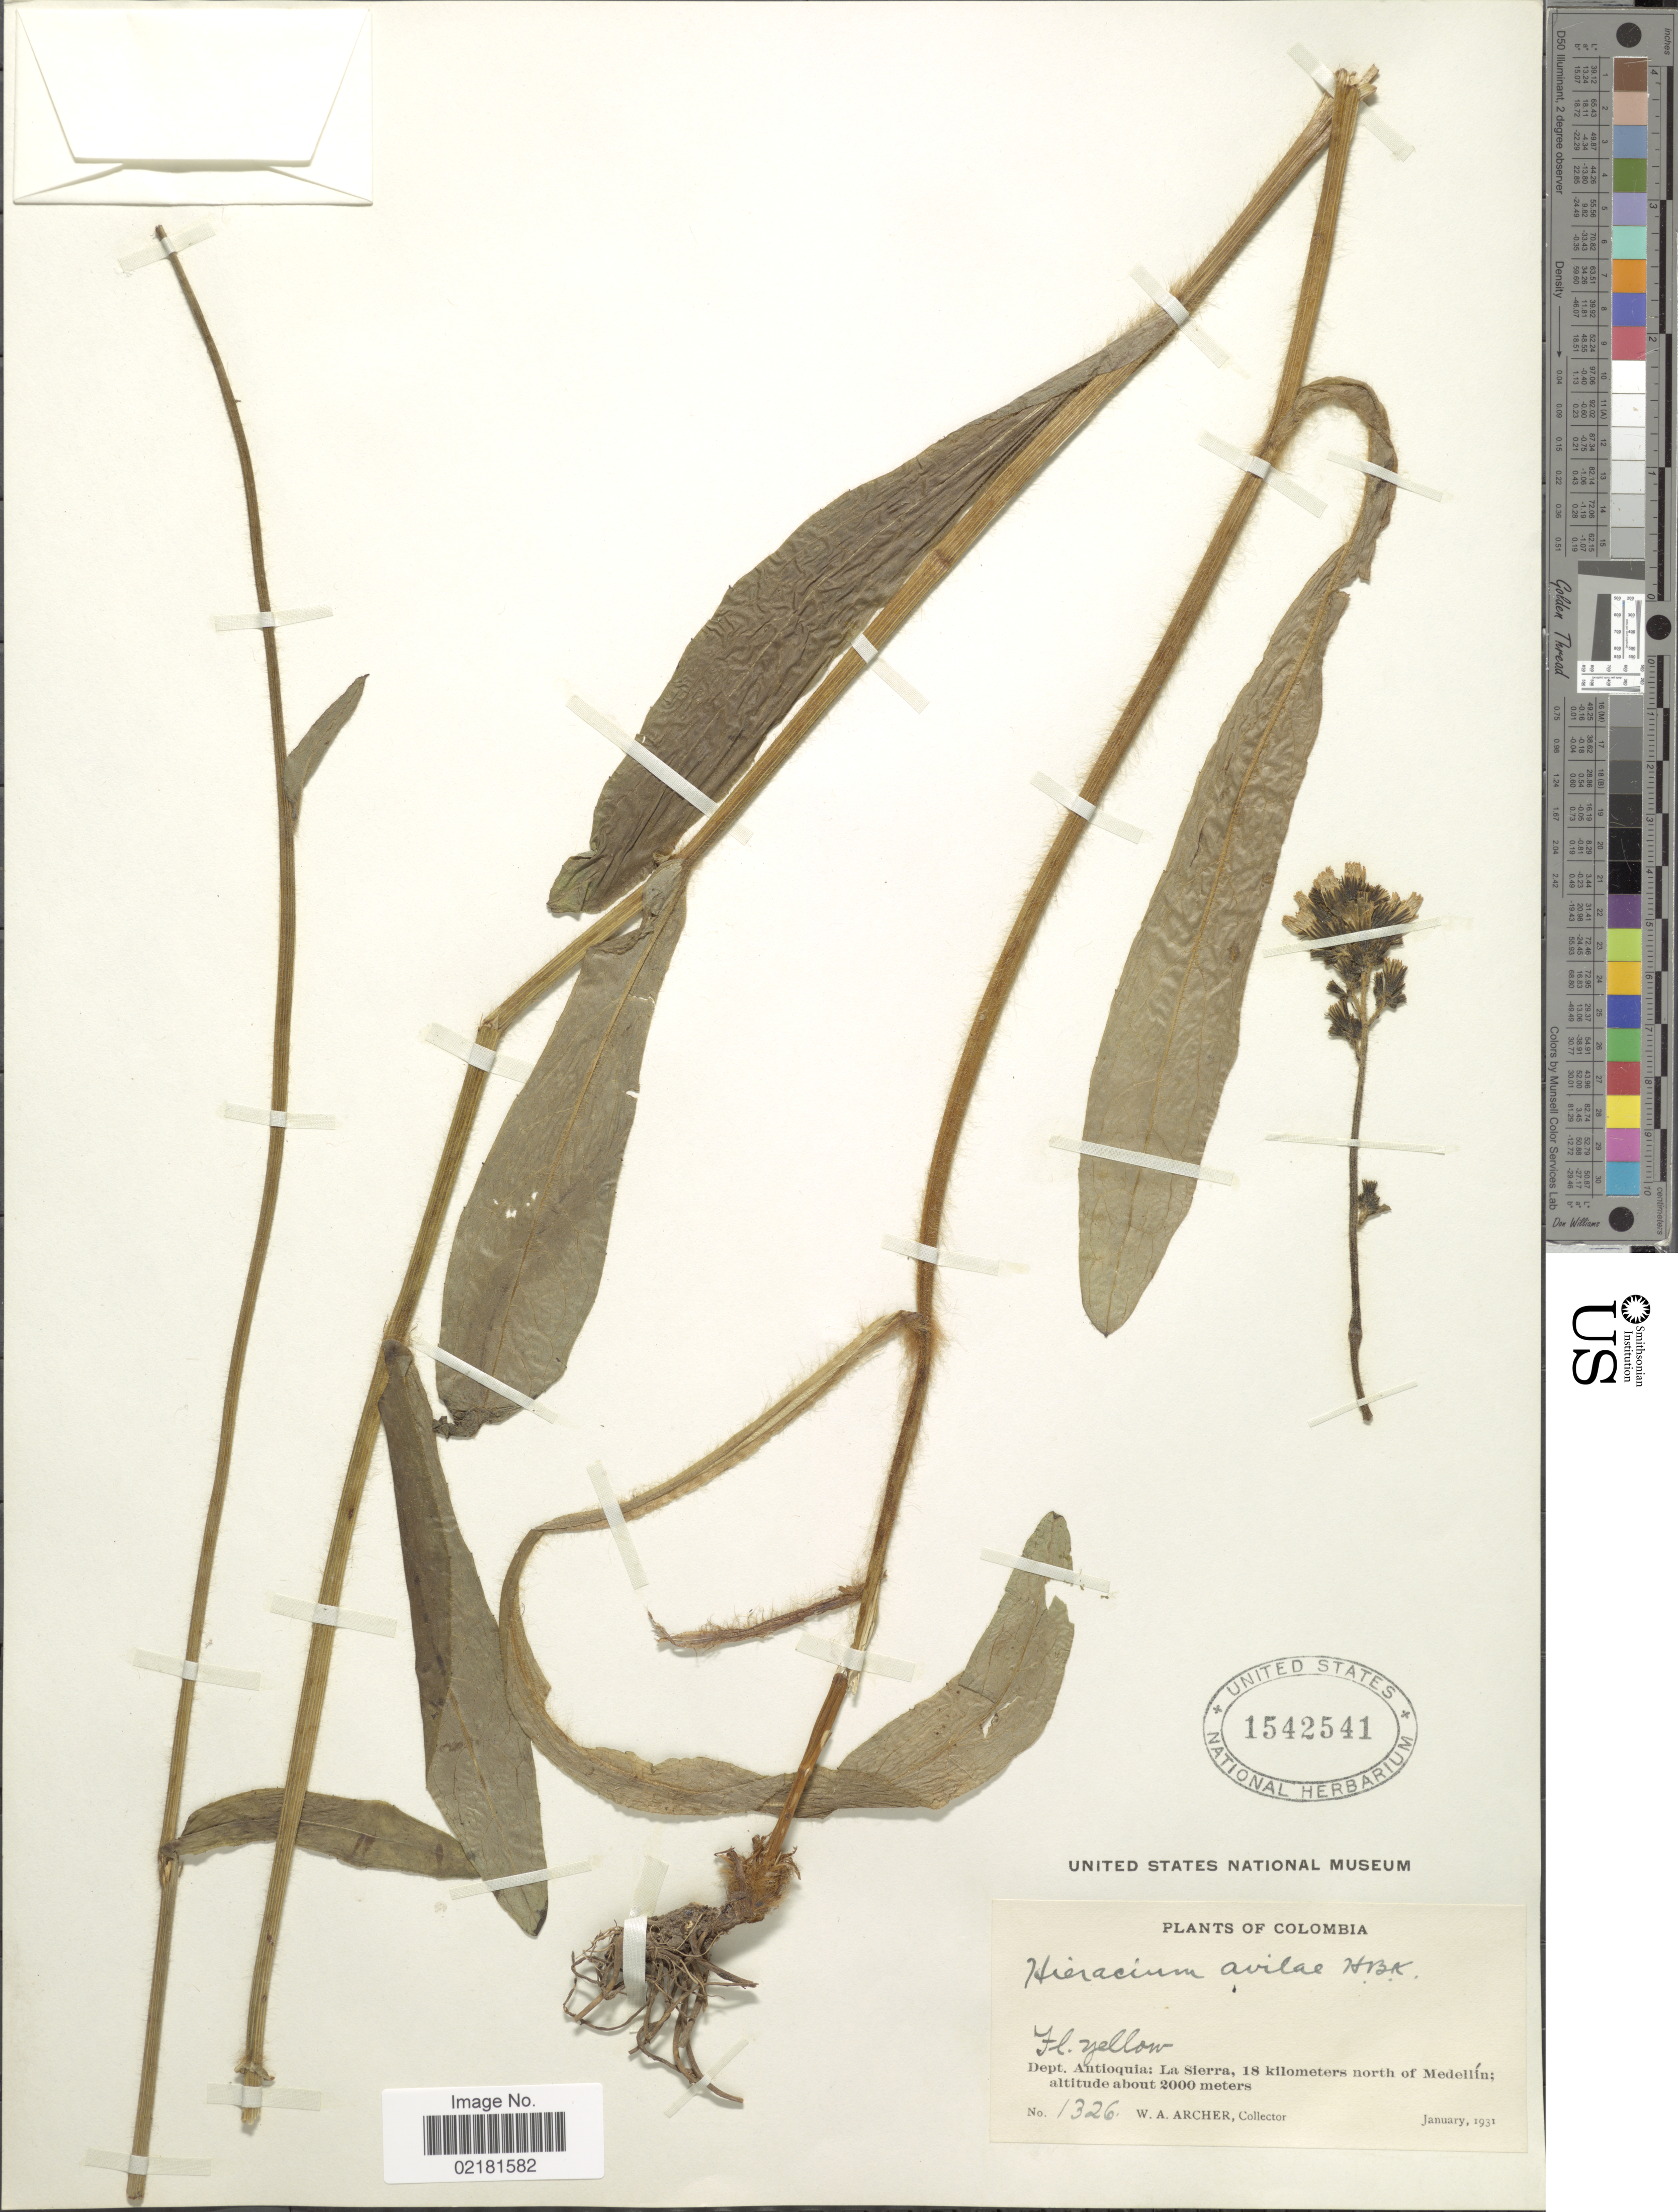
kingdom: Plantae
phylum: Tracheophyta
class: Magnoliopsida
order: Asterales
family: Asteraceae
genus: Hieracium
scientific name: Hieracium avilae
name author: Kunth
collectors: W. A. Archer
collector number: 1326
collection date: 1931-01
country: Colombia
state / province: Antioquia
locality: La Sierra, 18 kilometers north of Medellin.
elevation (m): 2000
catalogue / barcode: US 1542541